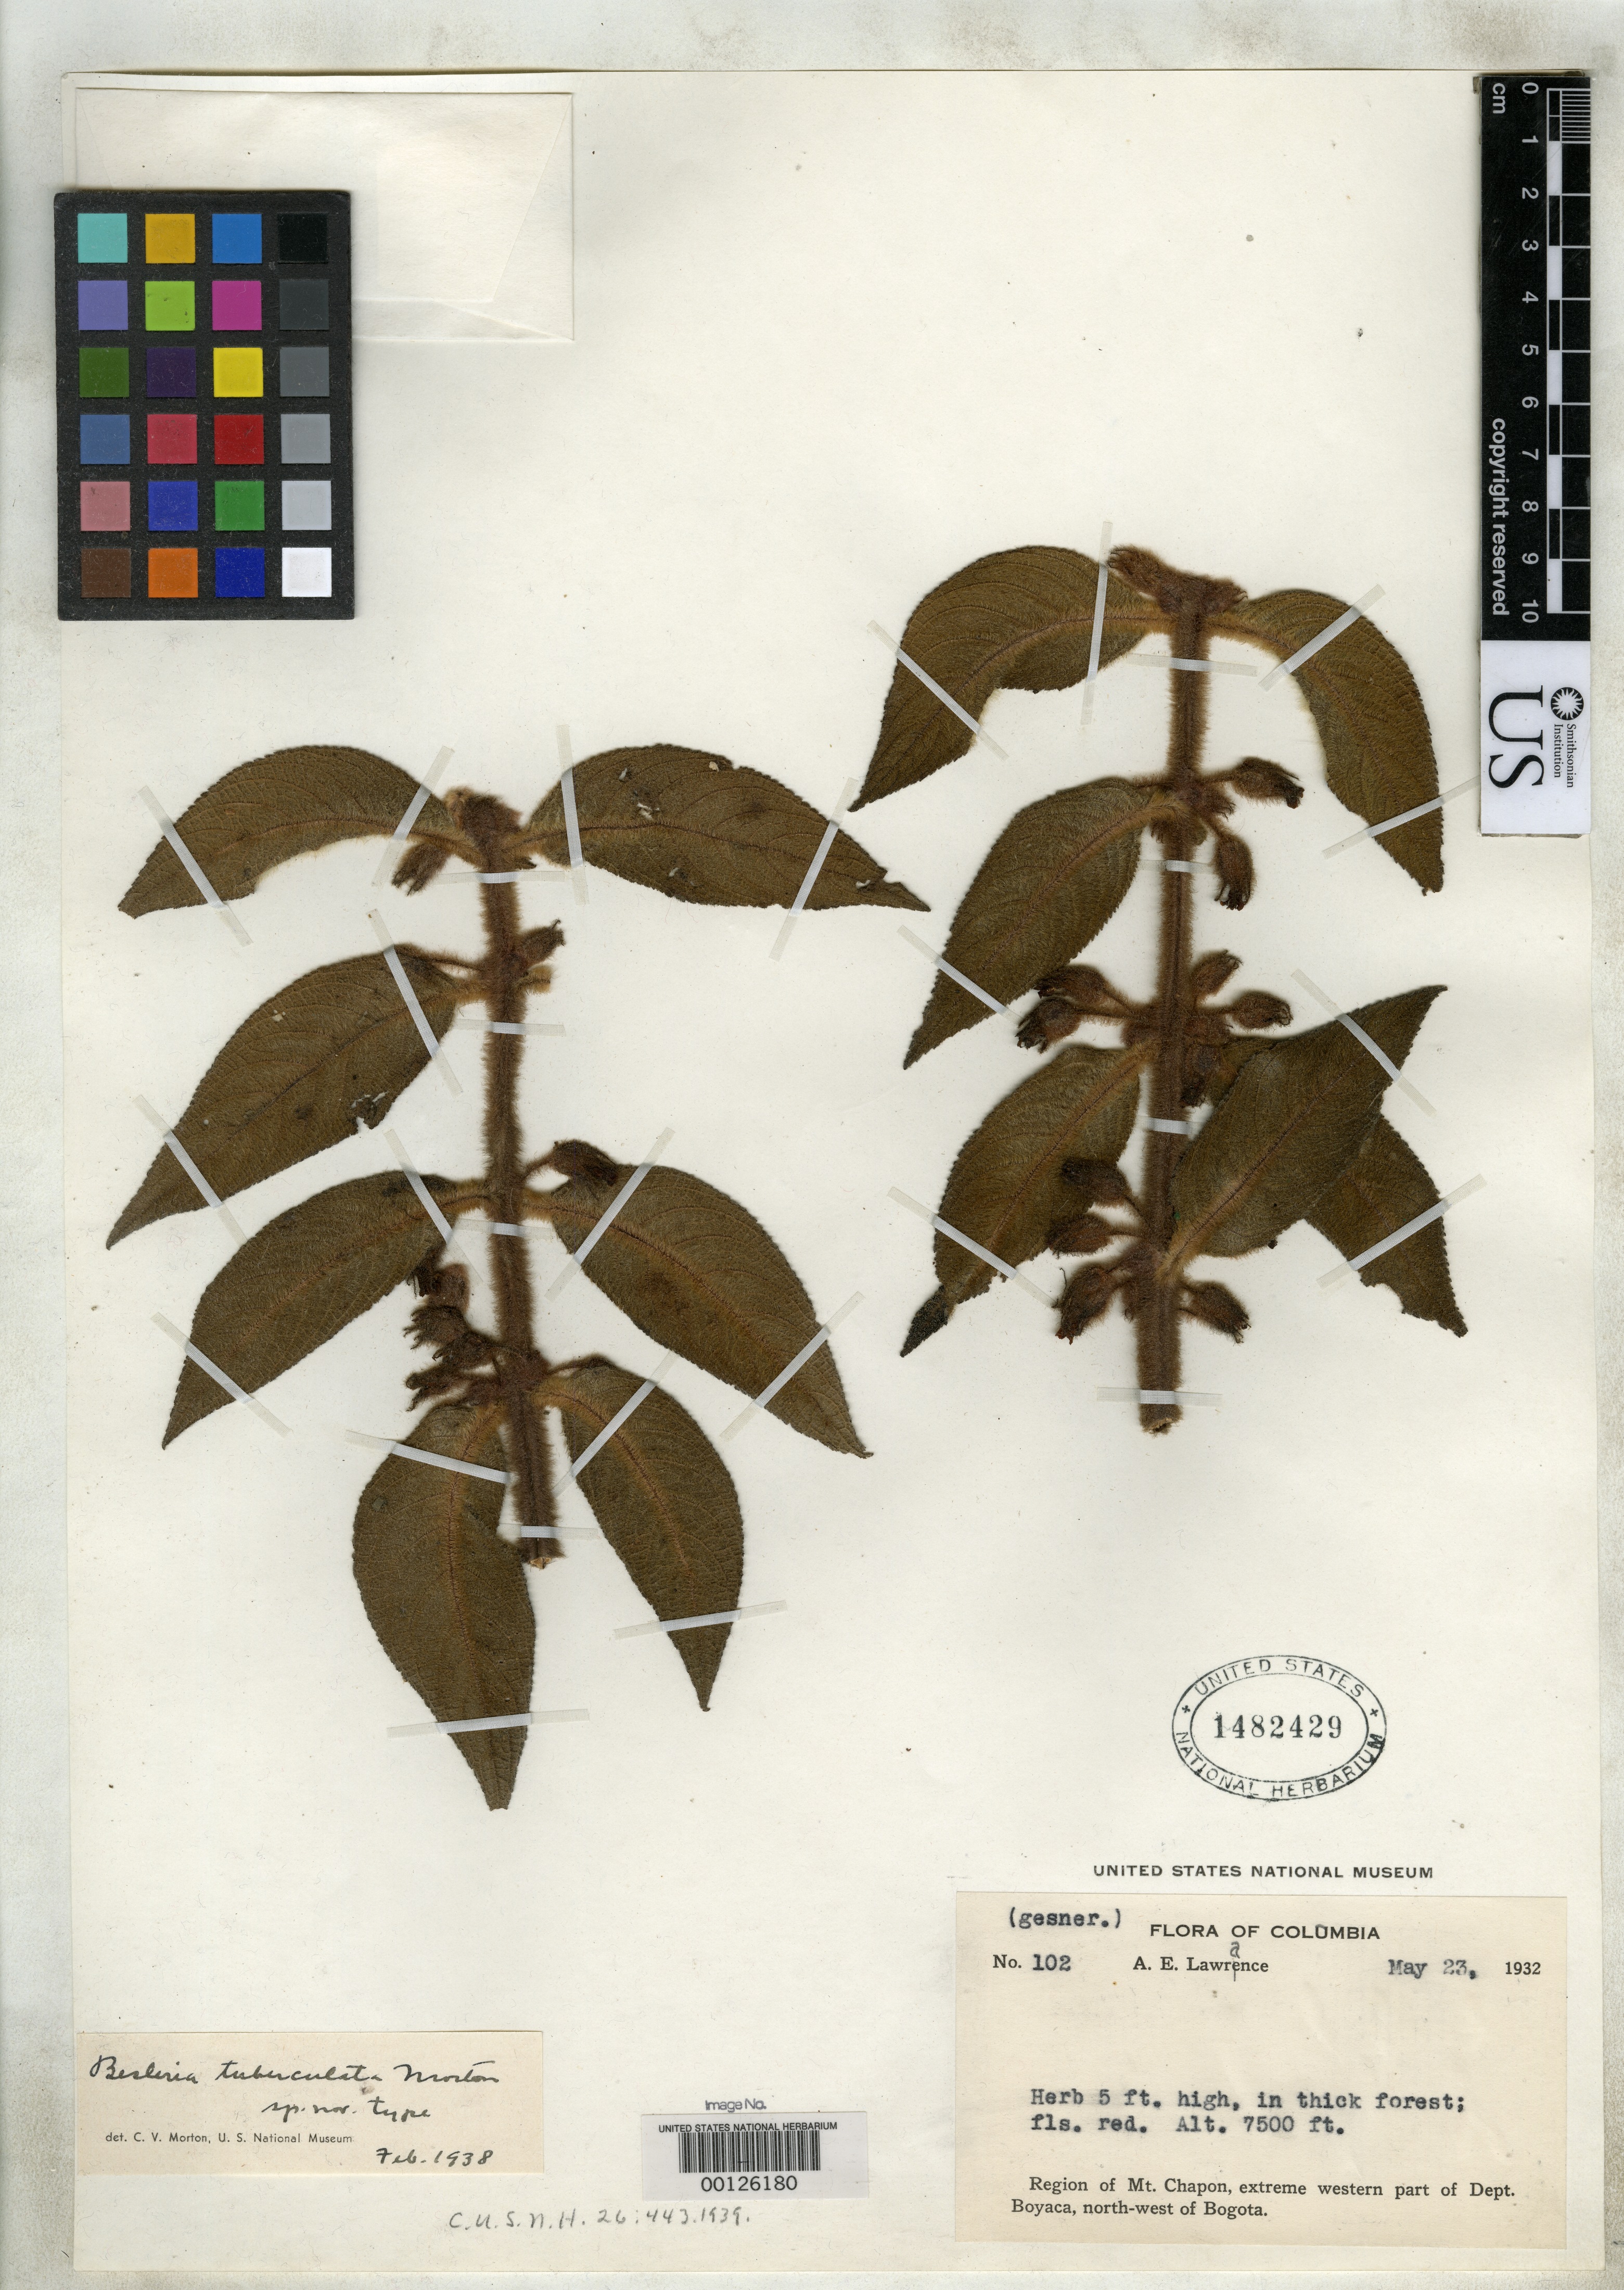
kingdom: Plantae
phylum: Tracheophyta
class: Magnoliopsida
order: Lamiales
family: Gesneriaceae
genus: Besleria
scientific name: Besleria tuberculata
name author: C.V. Morton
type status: Holotype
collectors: A. Lawrance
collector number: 102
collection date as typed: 23 May 1932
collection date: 1932-05-23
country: Colombia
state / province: Boyacá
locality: Mt. Chapon region.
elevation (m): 2250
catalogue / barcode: US 1482429